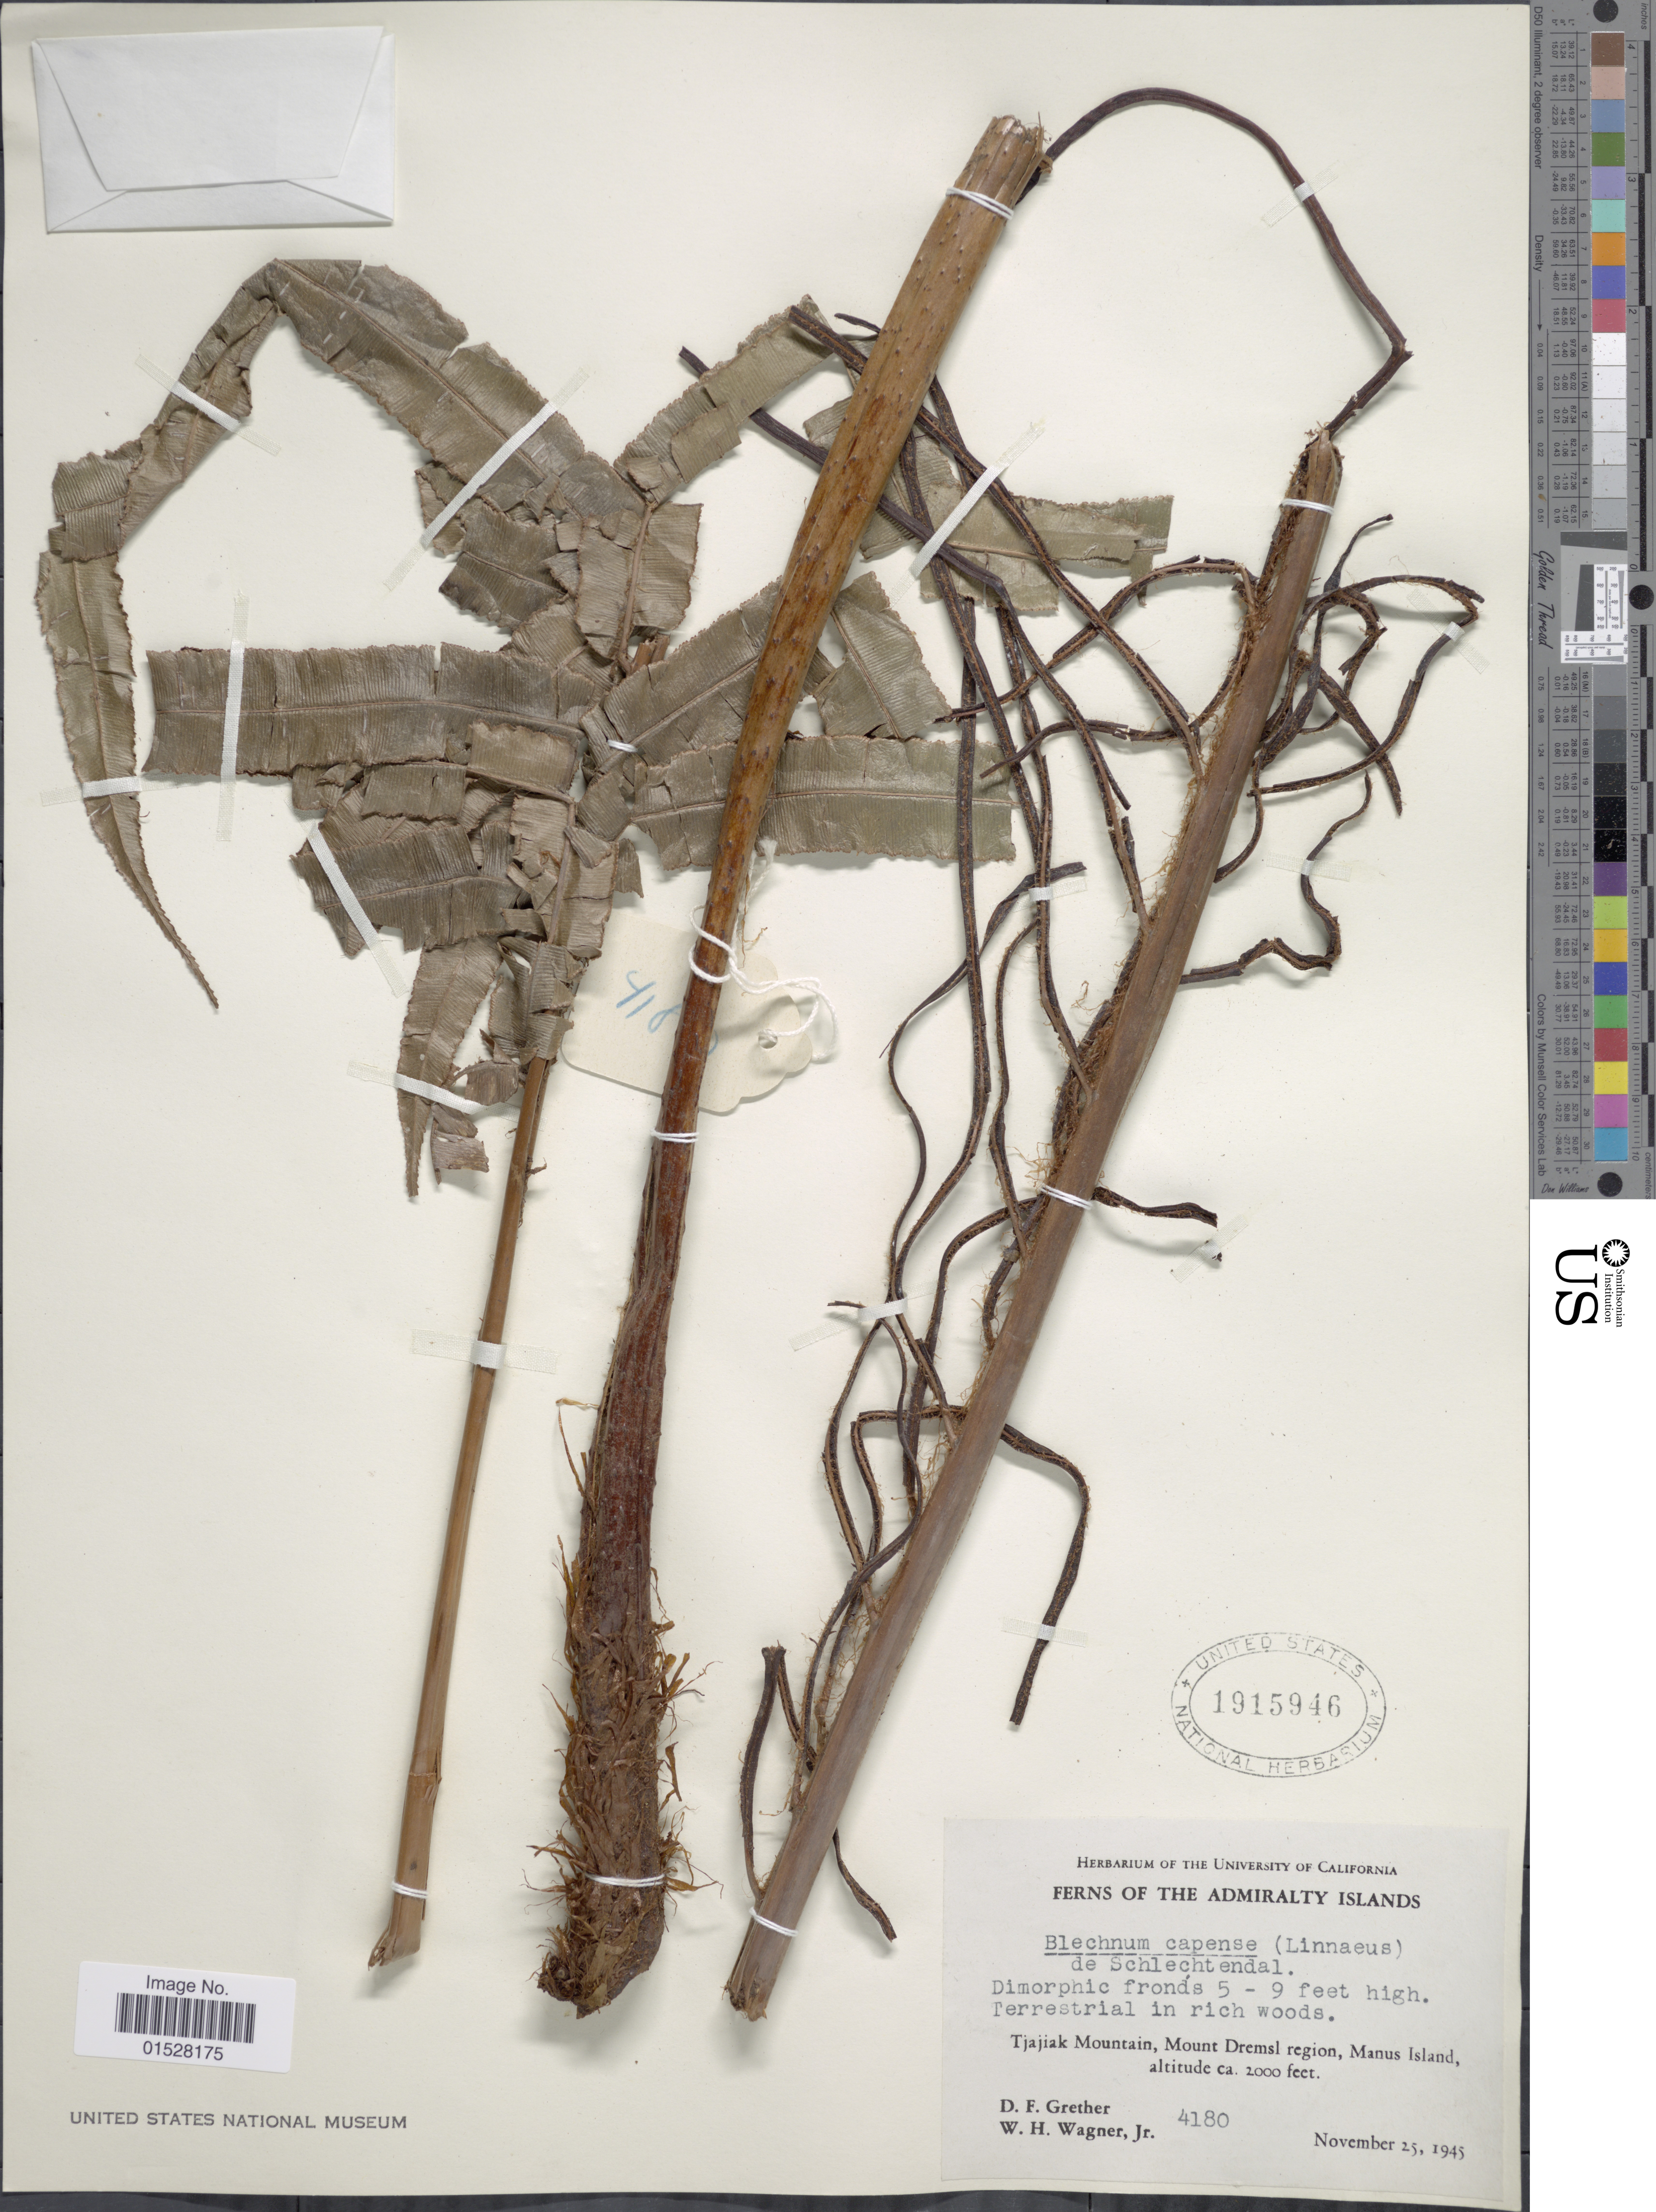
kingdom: Plantae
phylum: Tracheophyta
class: Polypodiopsida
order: Polypodiales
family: Blechnaceae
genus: Blechnum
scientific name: Blechnum procerum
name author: (F. Först.) Sw.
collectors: D. F. Grether & W. H. Wagner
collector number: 4180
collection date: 1945-11-25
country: Papua New Guinea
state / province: Manus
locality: Admiralty Islands, Tjajiak Mountain, Mount Dremsl region, Manus Island.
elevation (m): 610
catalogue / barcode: US 1915946